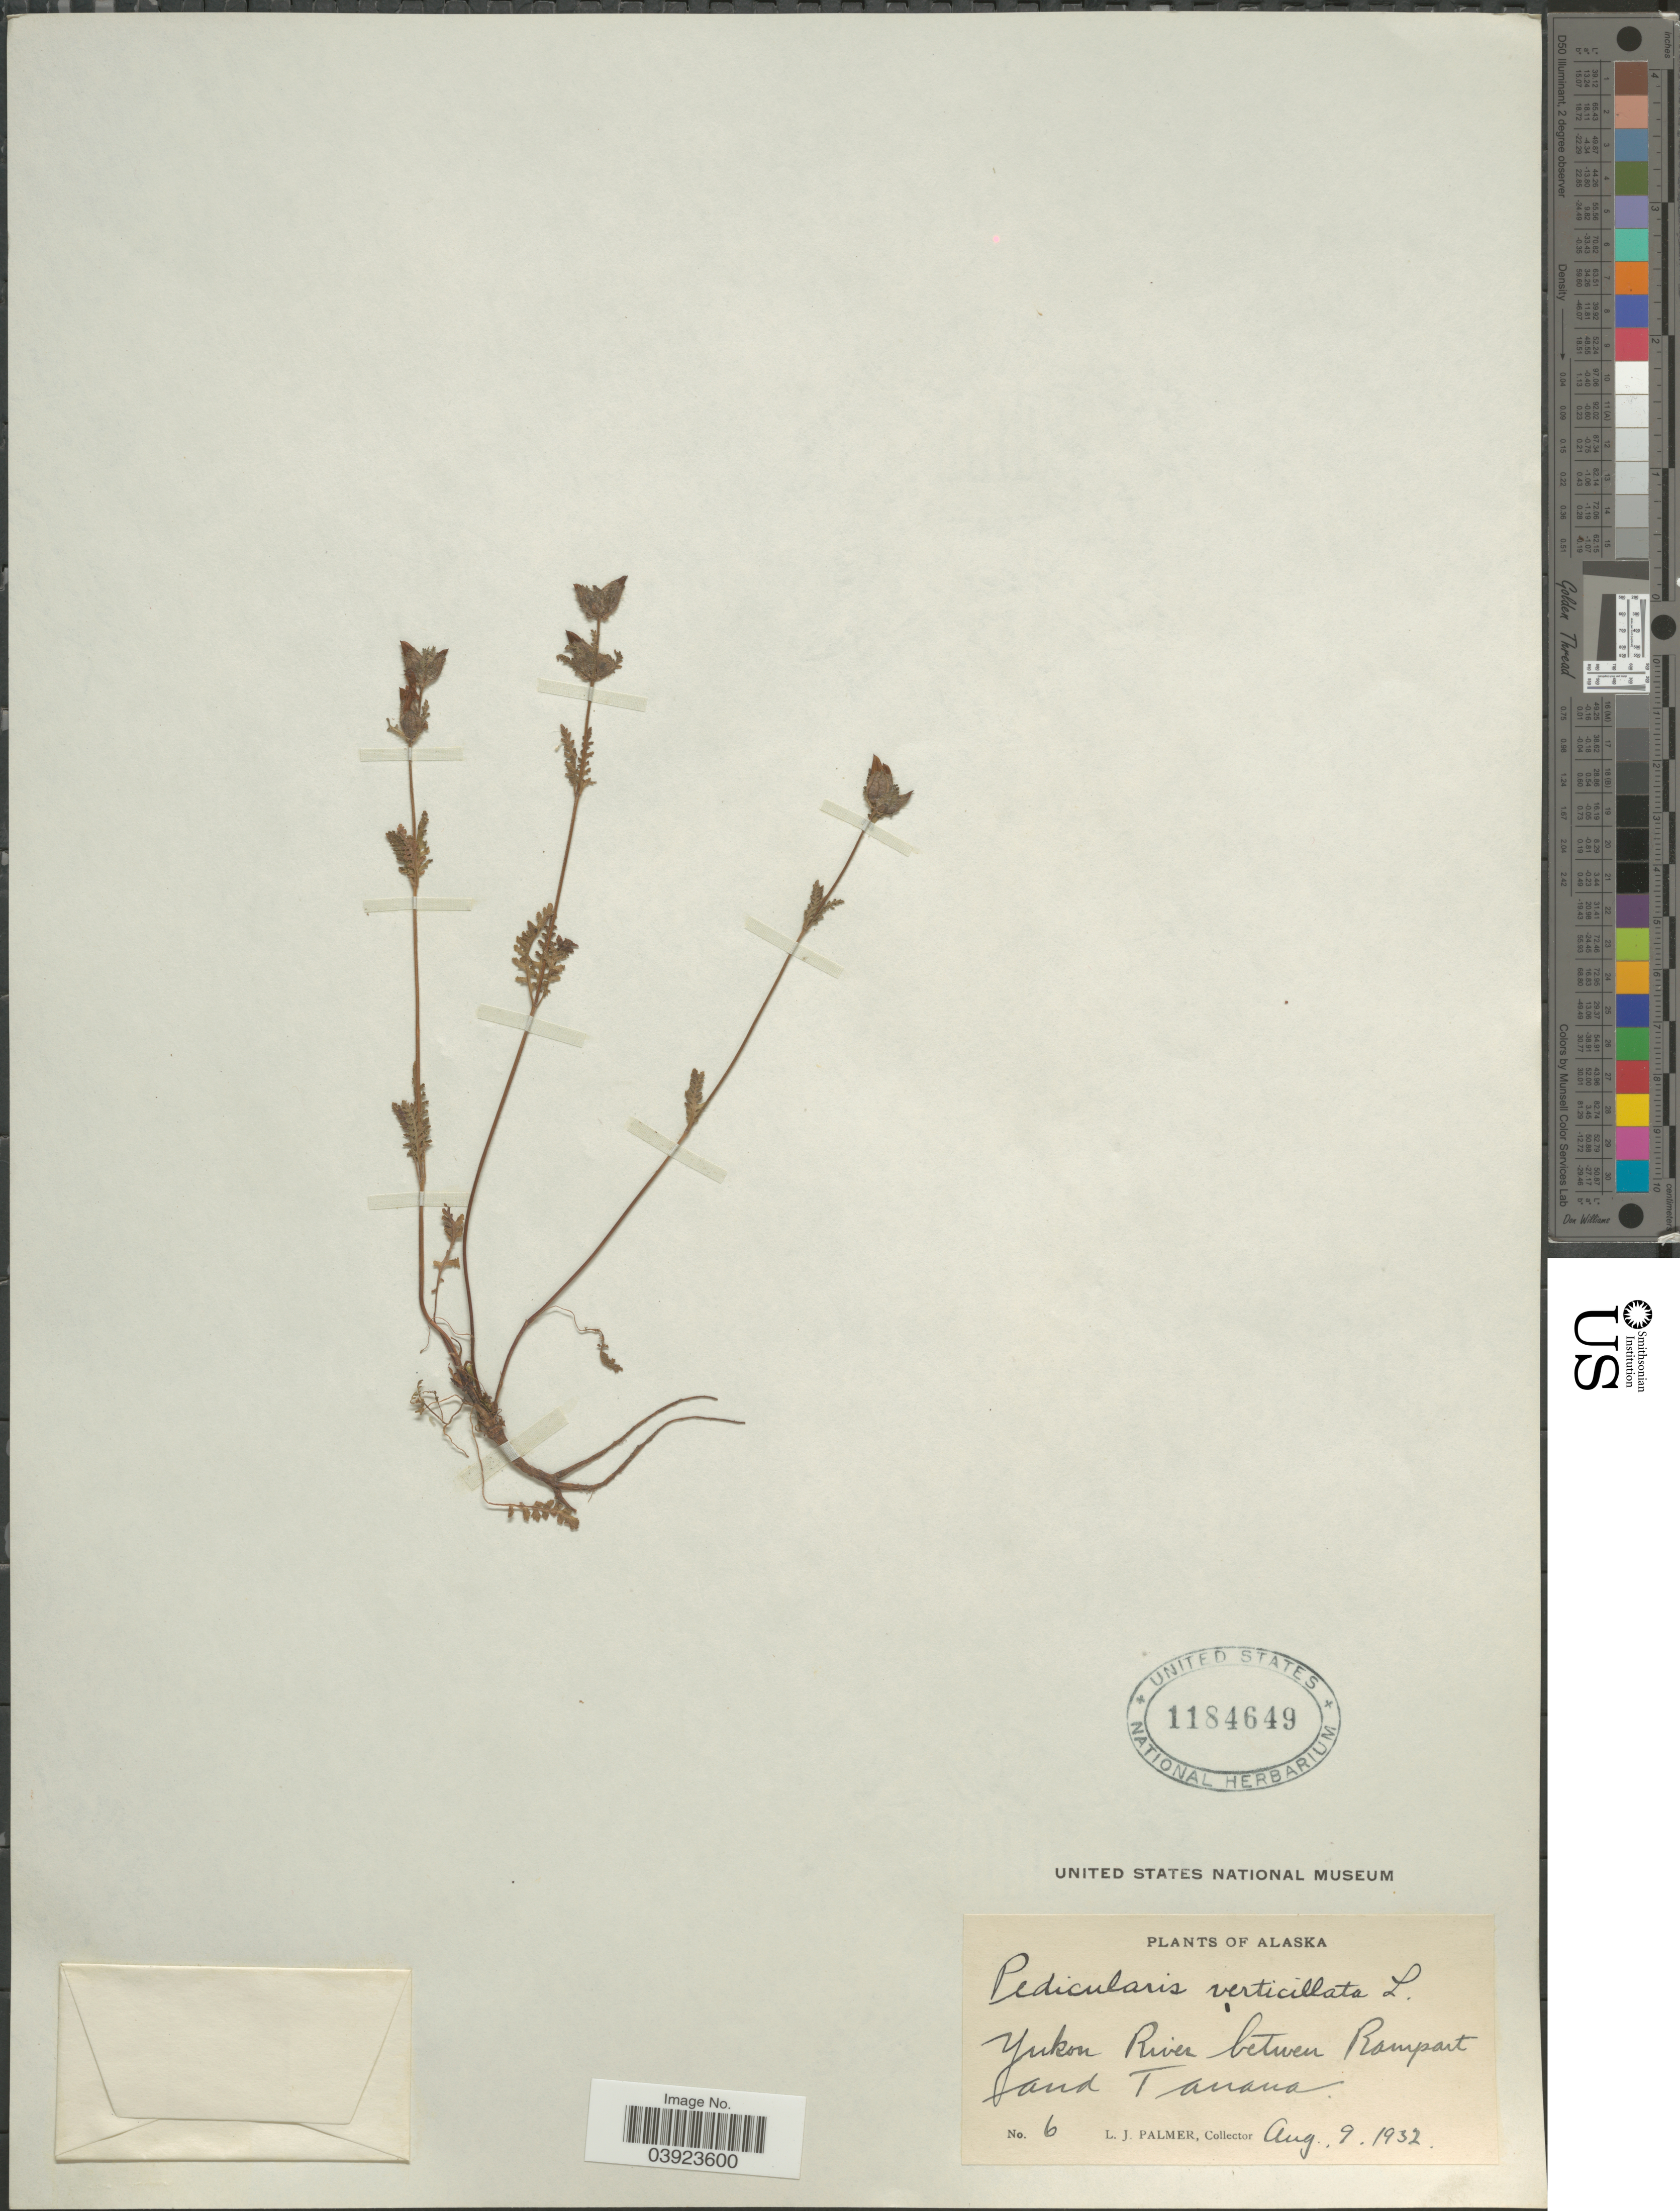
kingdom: Plantae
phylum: Tracheophyta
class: Magnoliopsida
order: Lamiales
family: Orobanchaceae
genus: Pedicularis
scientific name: Pedicularis verticillata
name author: L.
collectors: L. J. Palmer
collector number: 6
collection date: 1932-08-09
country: United States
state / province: Alaska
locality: Yukon River between Rampart and Tanana.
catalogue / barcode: US 1184649